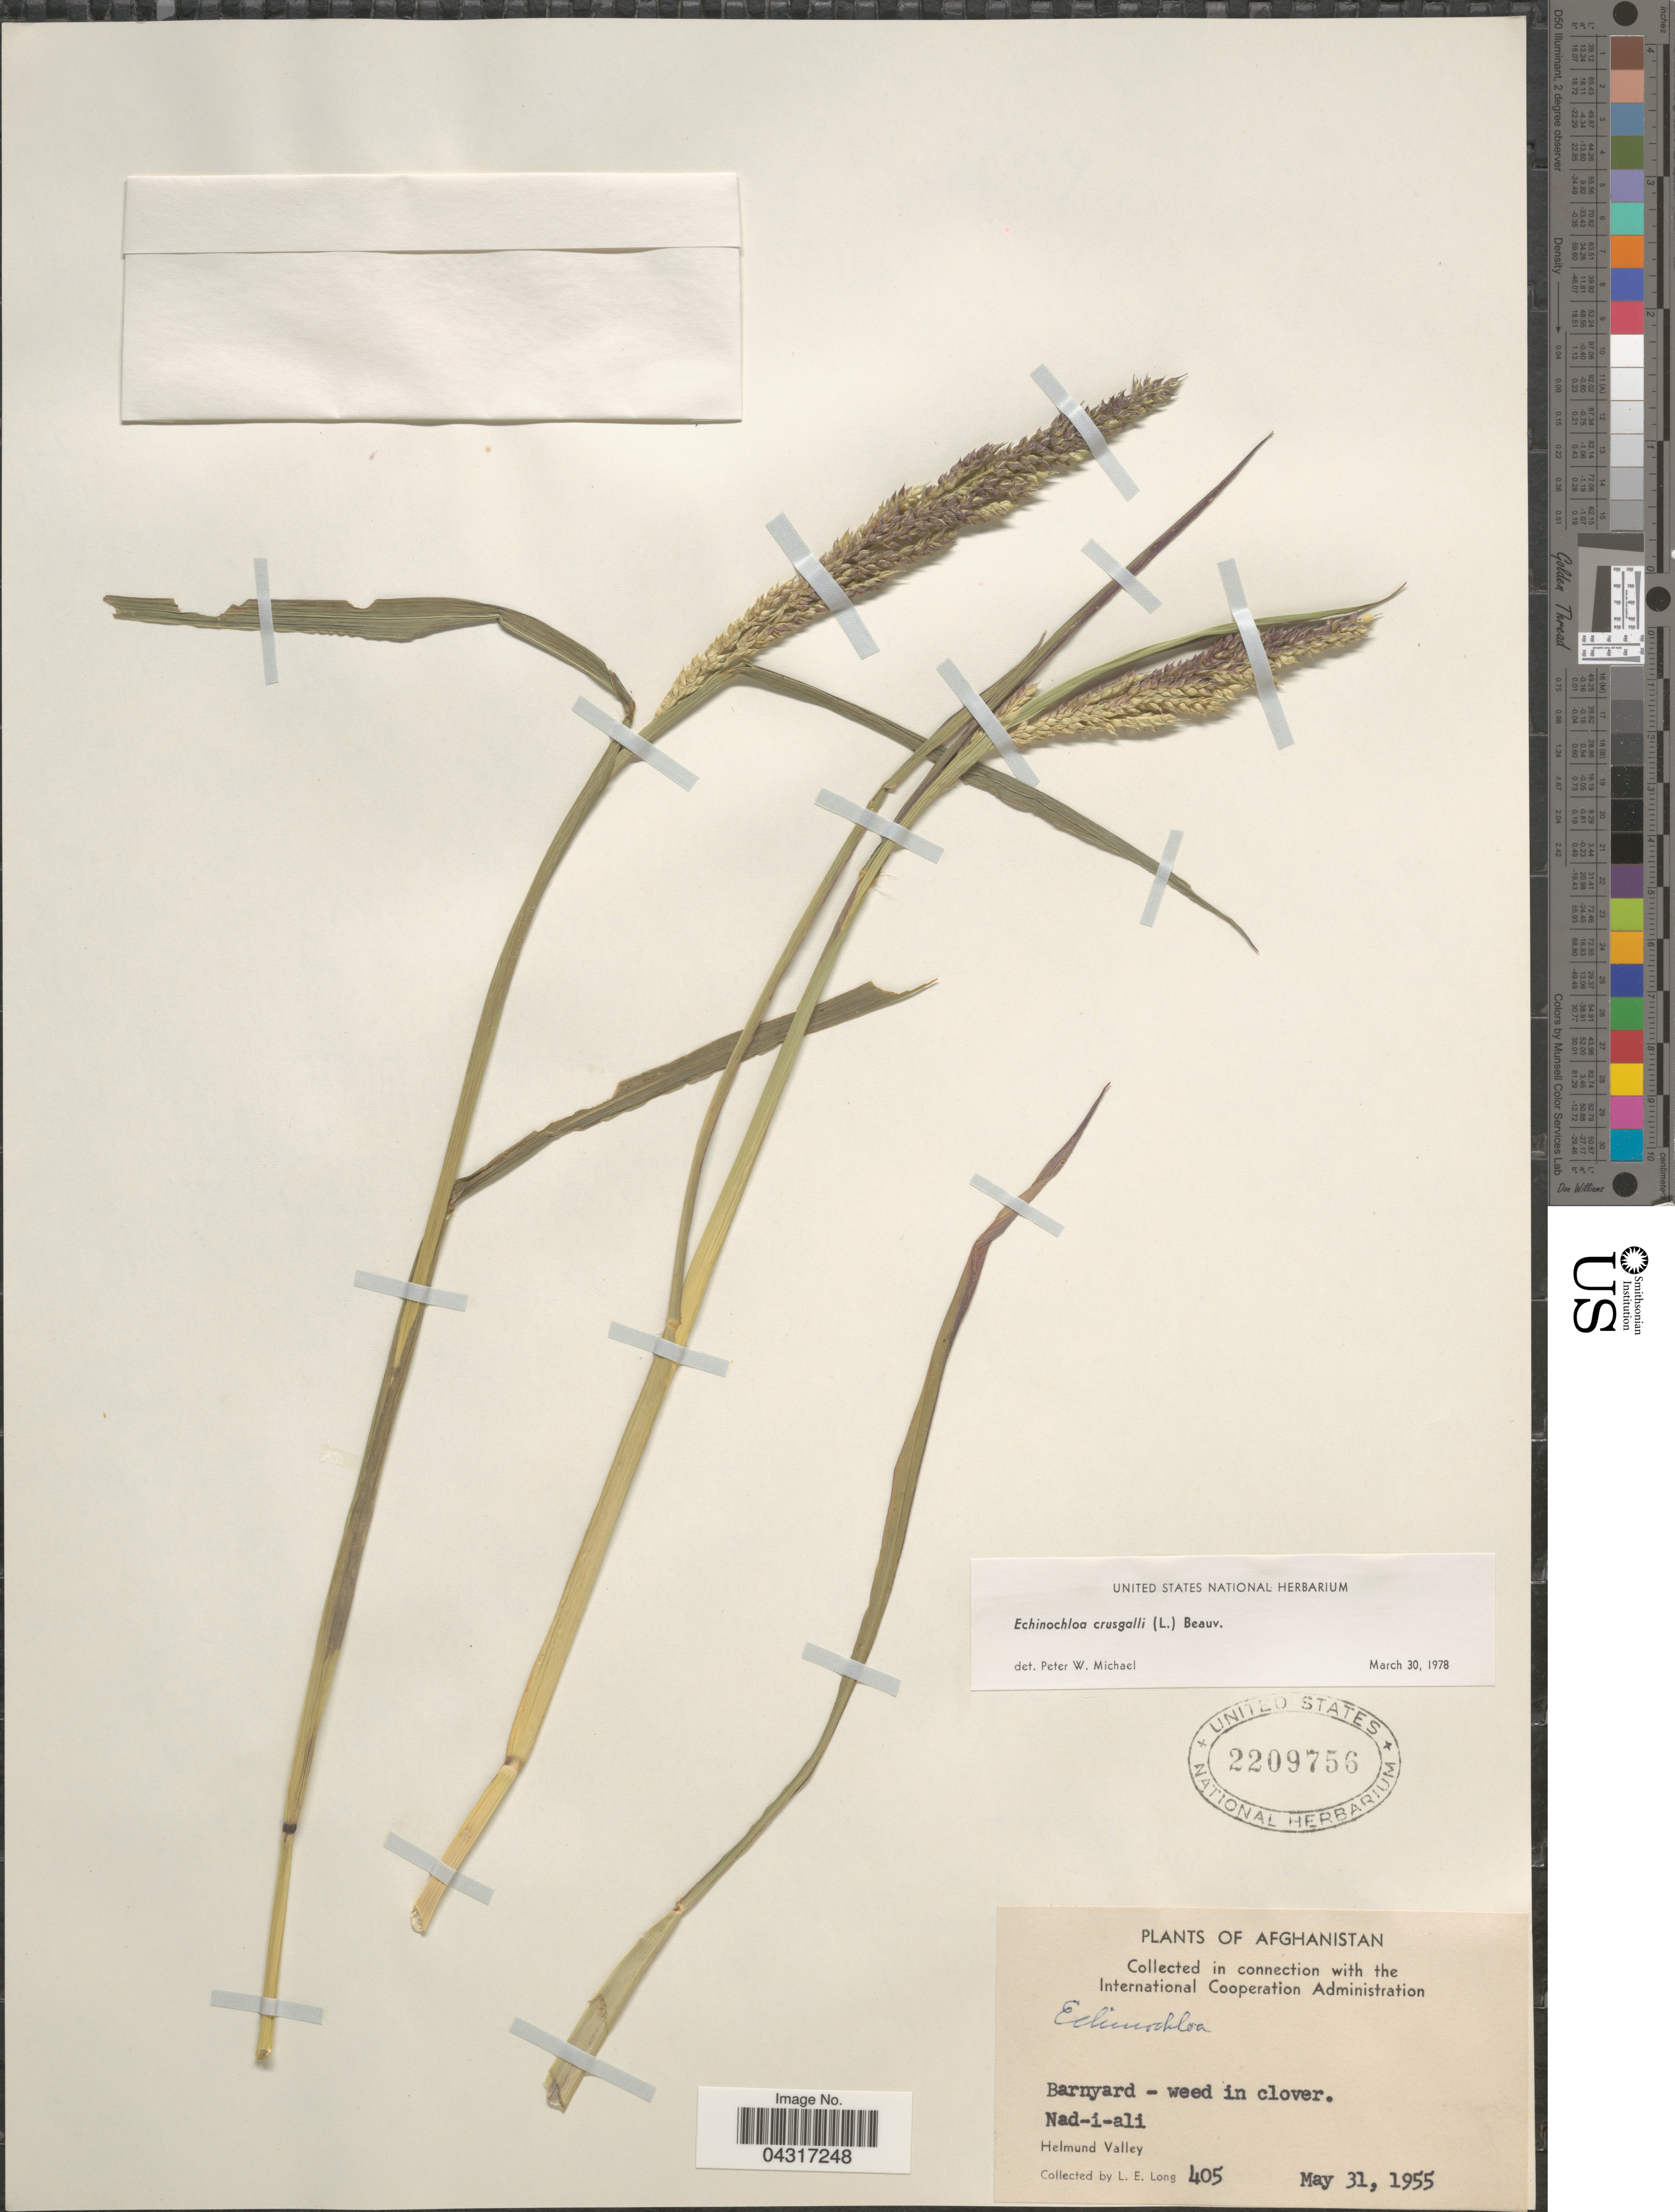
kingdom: Plantae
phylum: Tracheophyta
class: Liliopsida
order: Poales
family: Poaceae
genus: Echinochloa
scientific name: Echinochloa crus-galli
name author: (L.) P. Beauv.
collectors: L. E. Long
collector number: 405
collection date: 1955-05-31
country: Afghanistan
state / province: Helmand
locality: Nad-i-ali. Helmund Valley.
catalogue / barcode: US 2209756